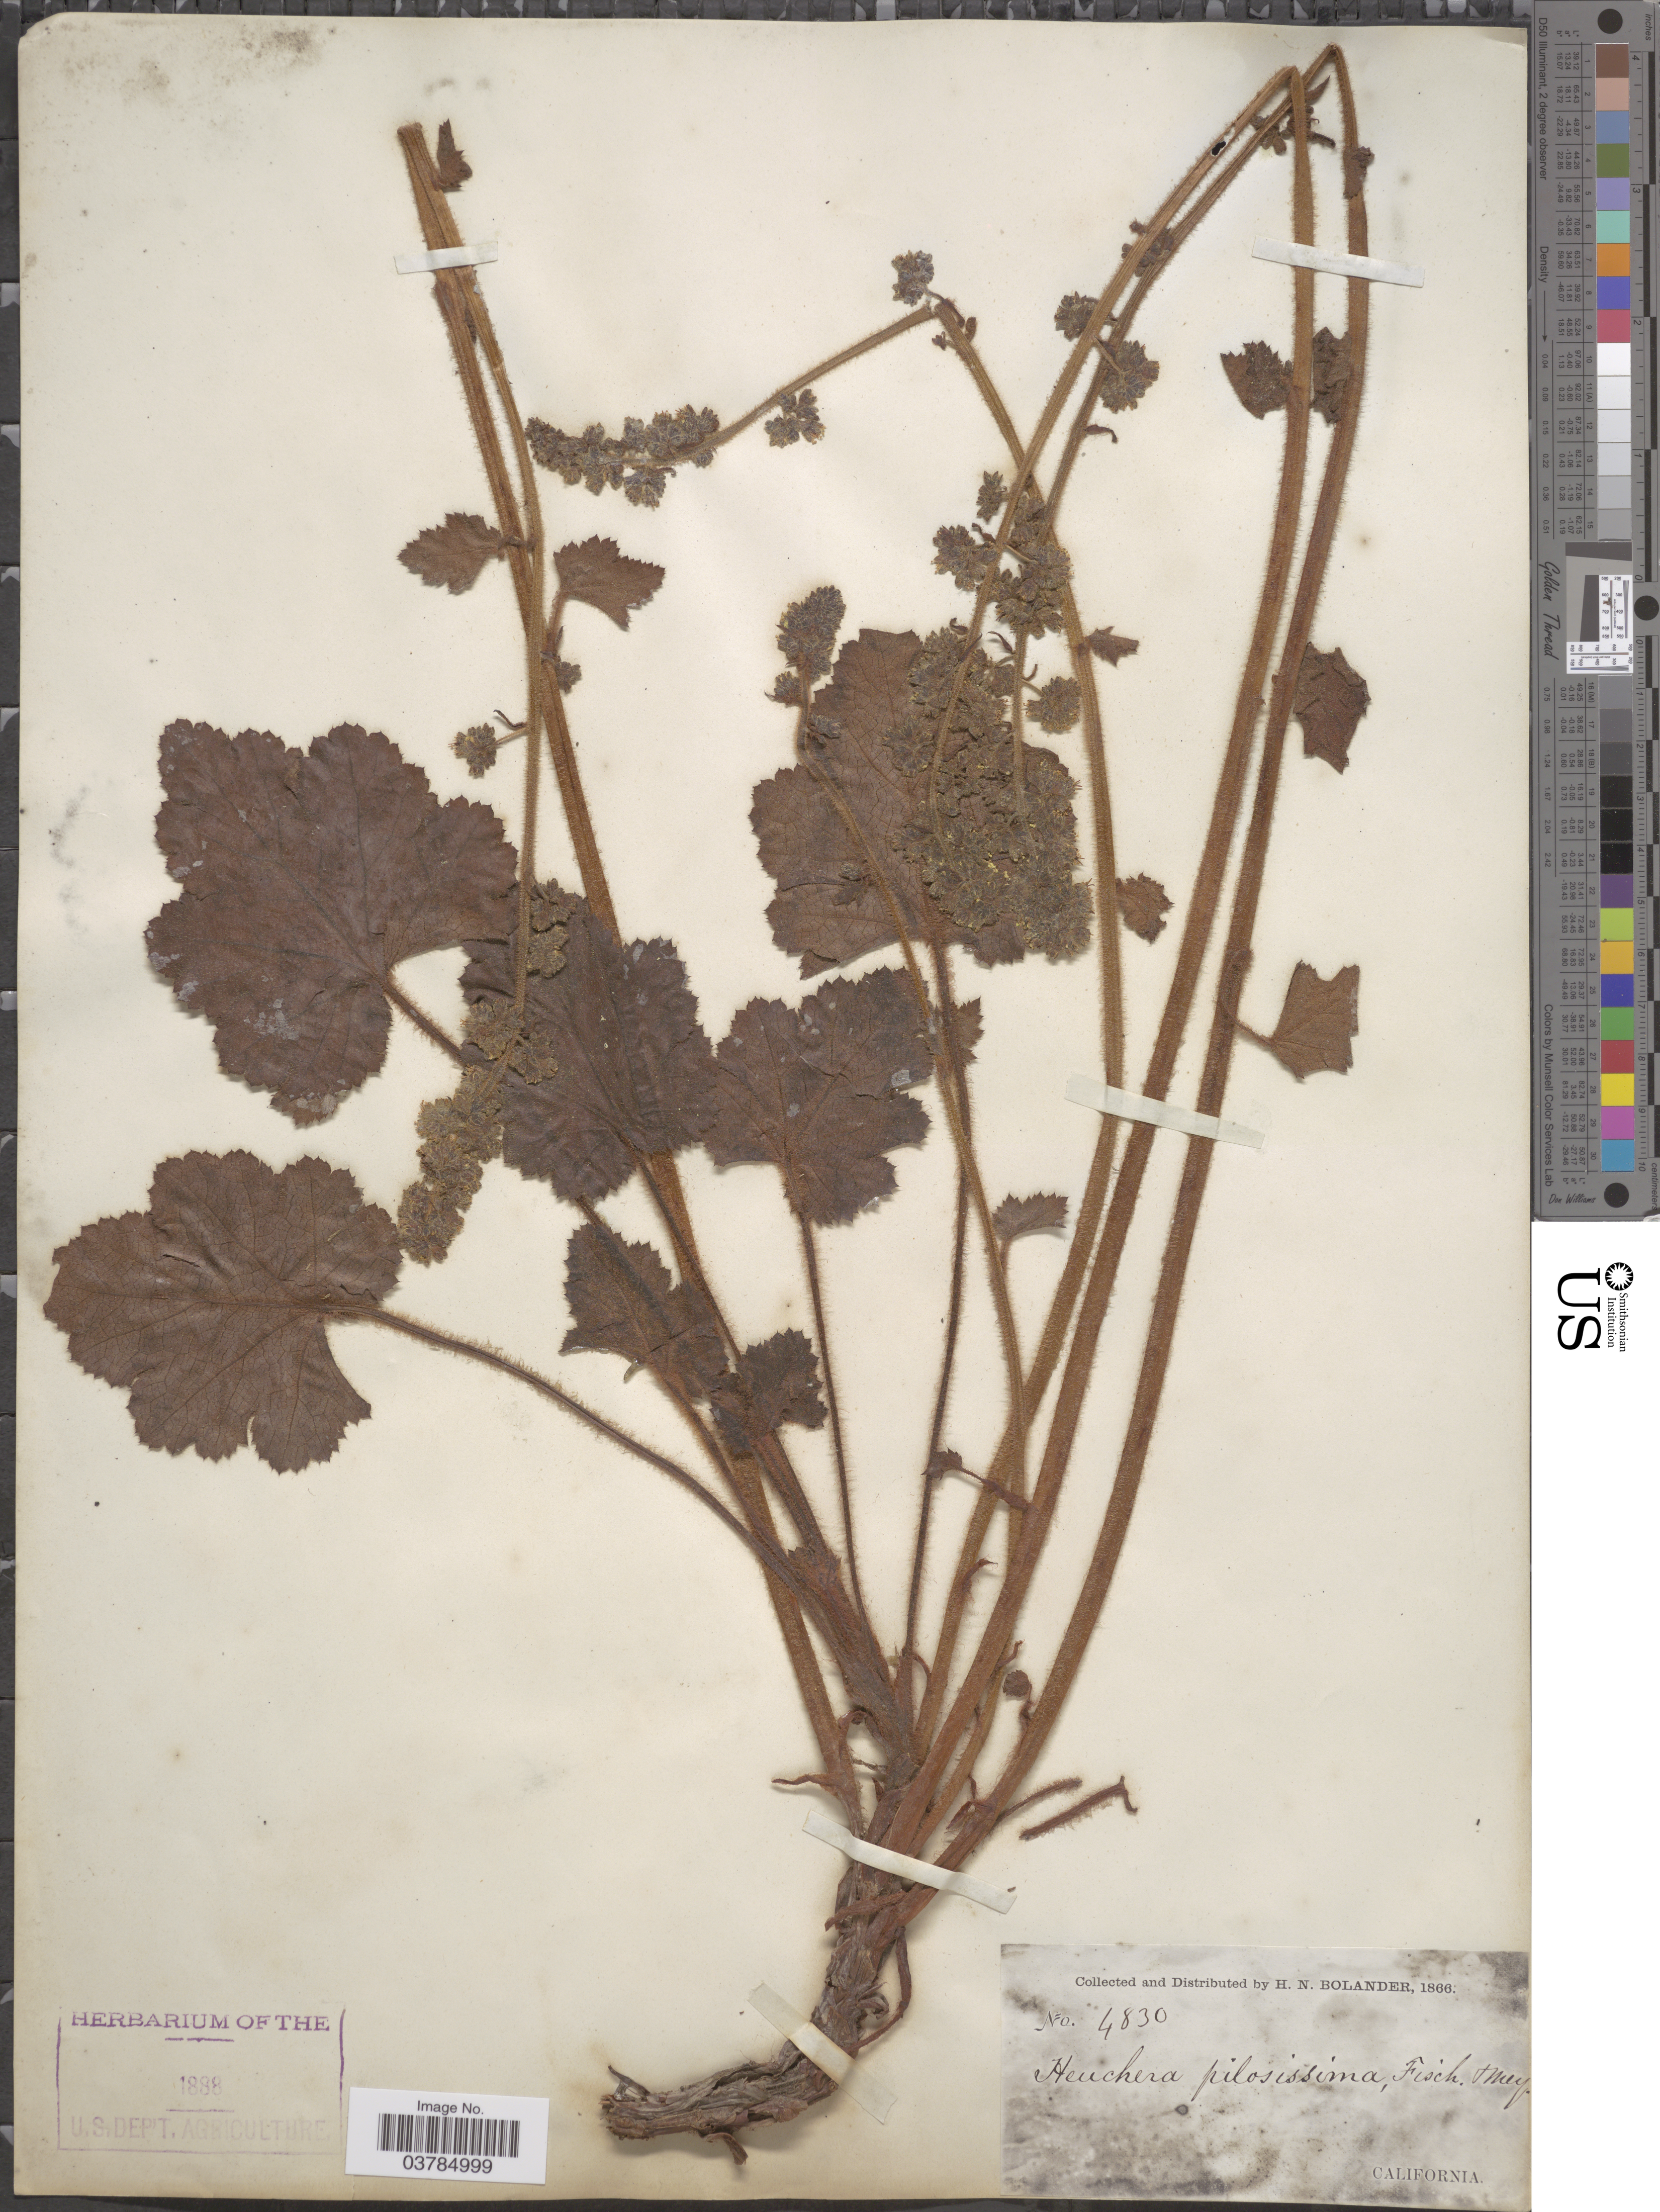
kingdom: Plantae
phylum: Tracheophyta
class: Magnoliopsida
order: Saxifragales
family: Saxifragaceae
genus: Heuchera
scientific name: Heuchera pilosissima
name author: Fisch. & C.A. Mey.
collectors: H. Bolander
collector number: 4830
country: United States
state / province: California